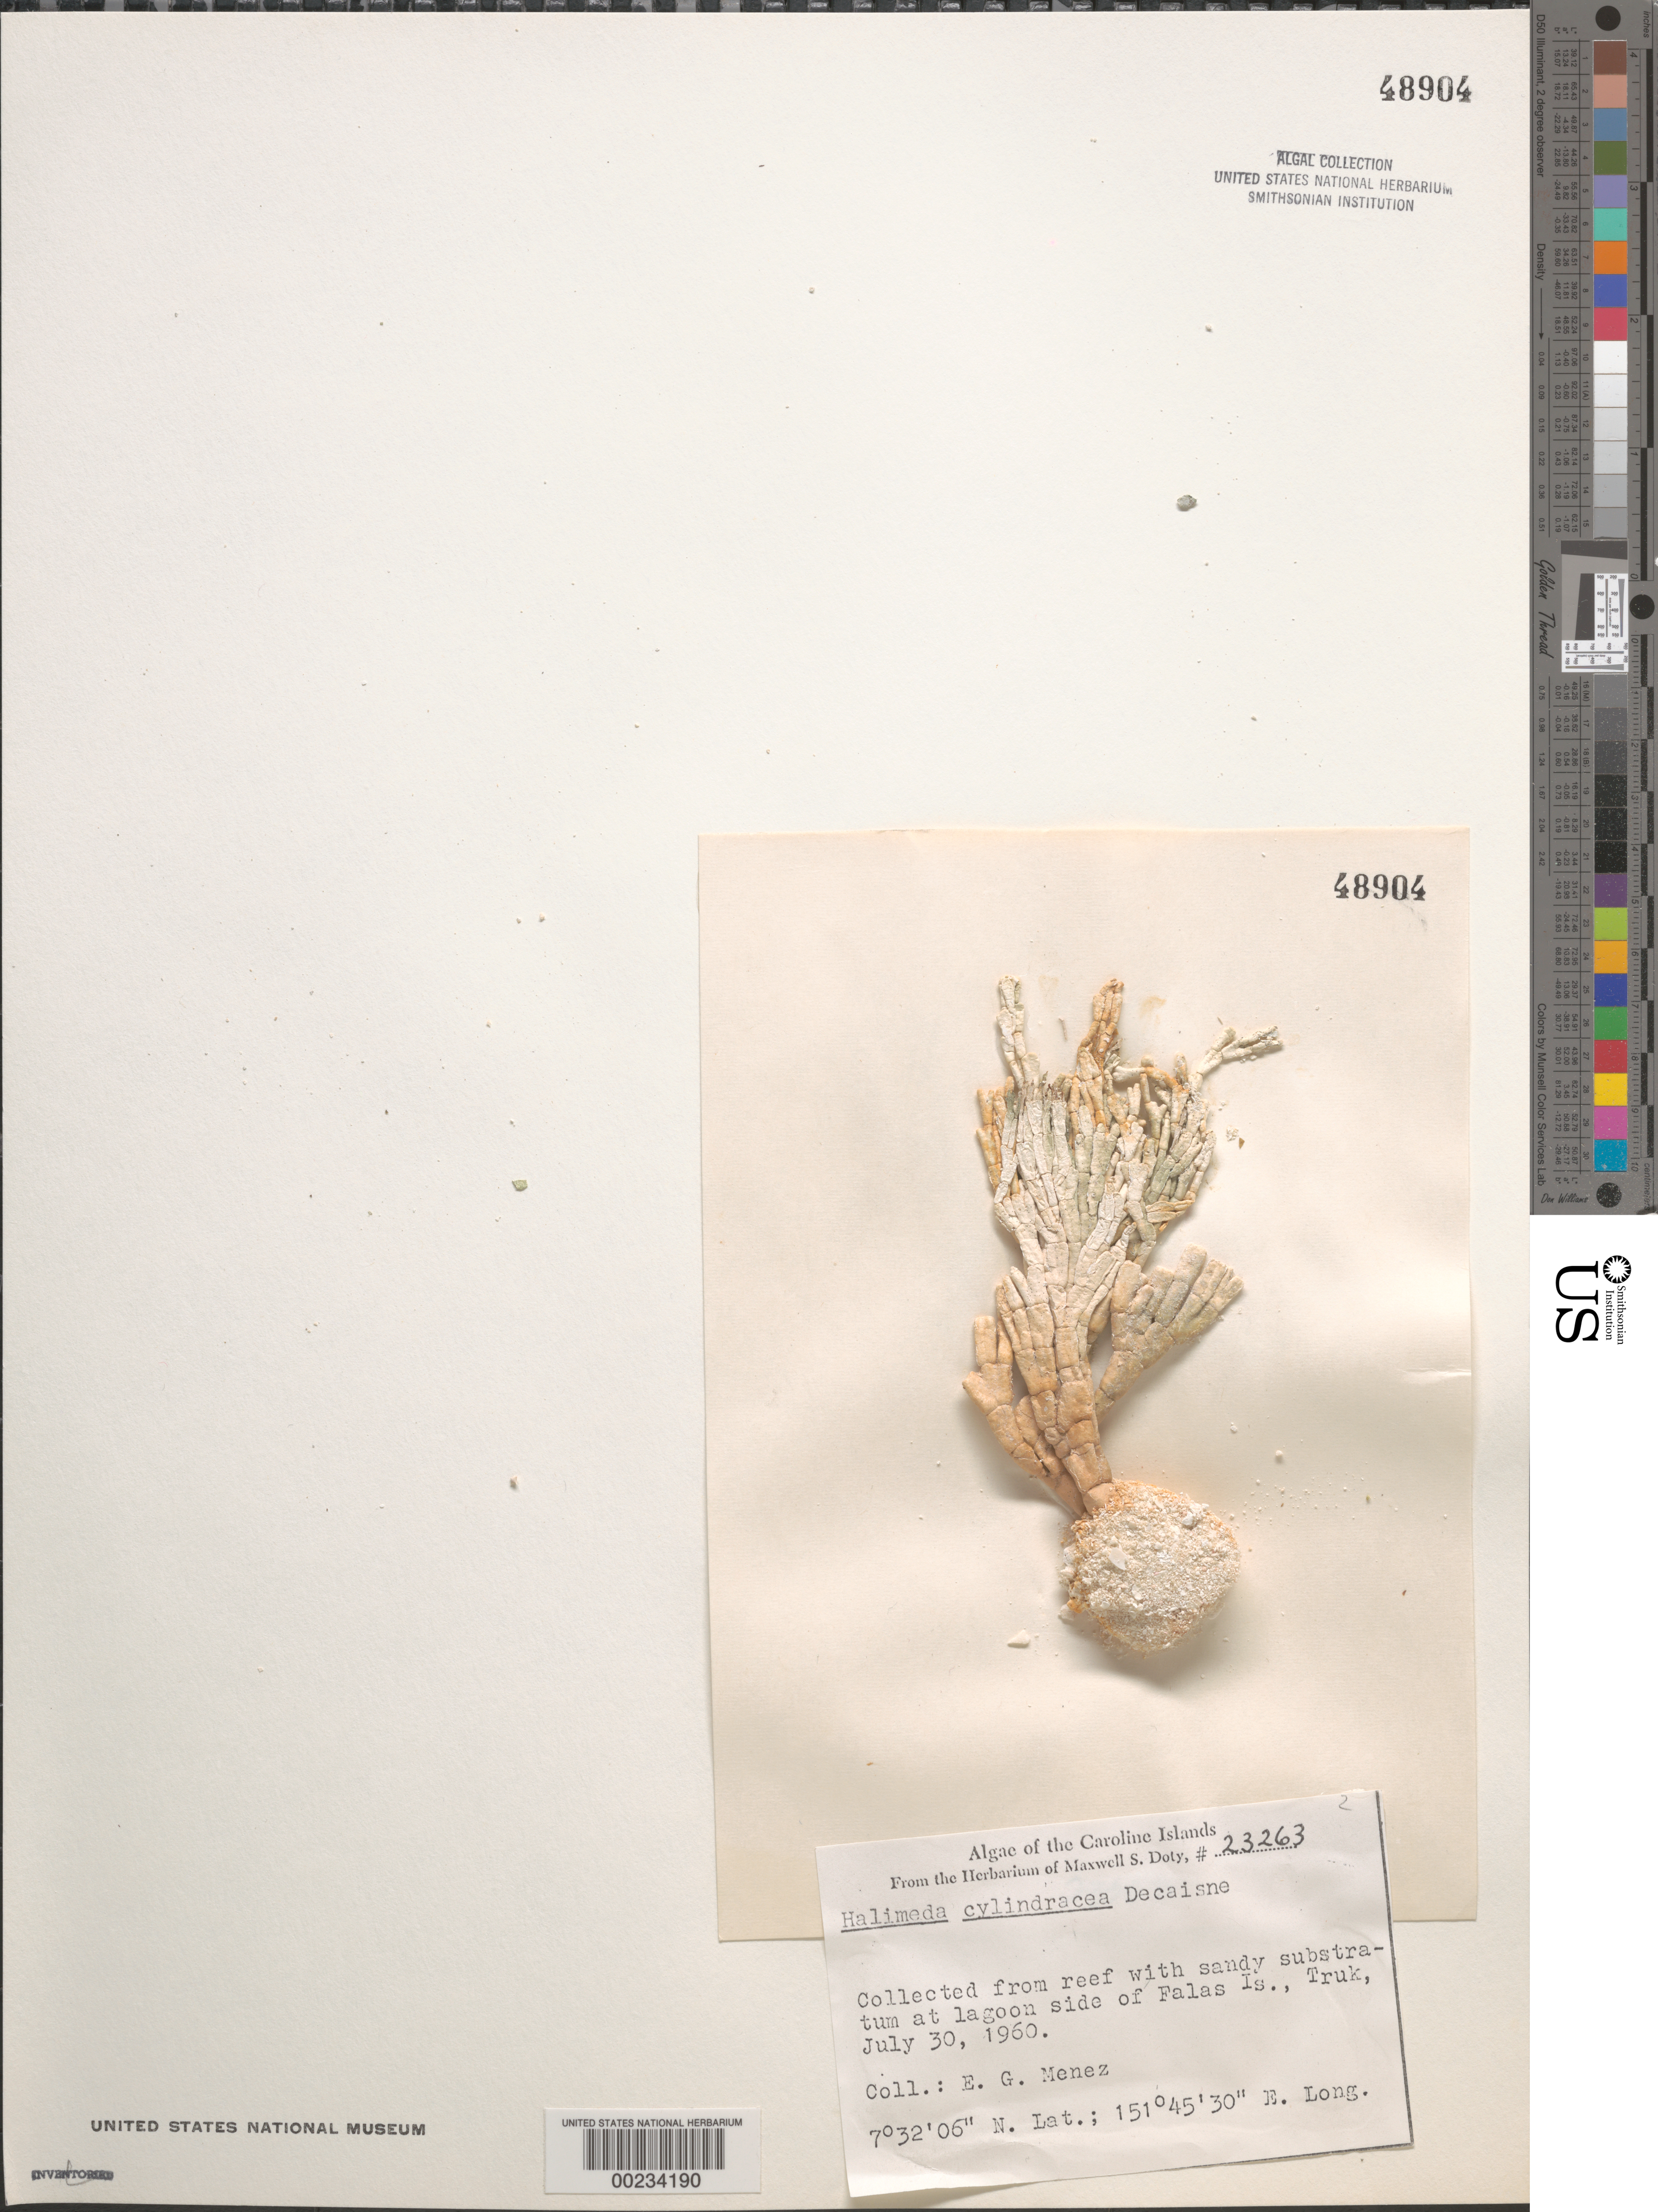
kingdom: Plantae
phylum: Chlorophyta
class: Ulvophyceae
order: Bryopsidales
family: Halimedaceae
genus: Halimeda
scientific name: Halimeda cylindracea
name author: Decne.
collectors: Meñez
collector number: MSD 23263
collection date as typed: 30 Jul 1960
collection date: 1960-07-30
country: Micronesia, Federated States of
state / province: Truk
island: Falas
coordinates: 7 32' 06" N, 151 45' 30" E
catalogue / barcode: US 48904